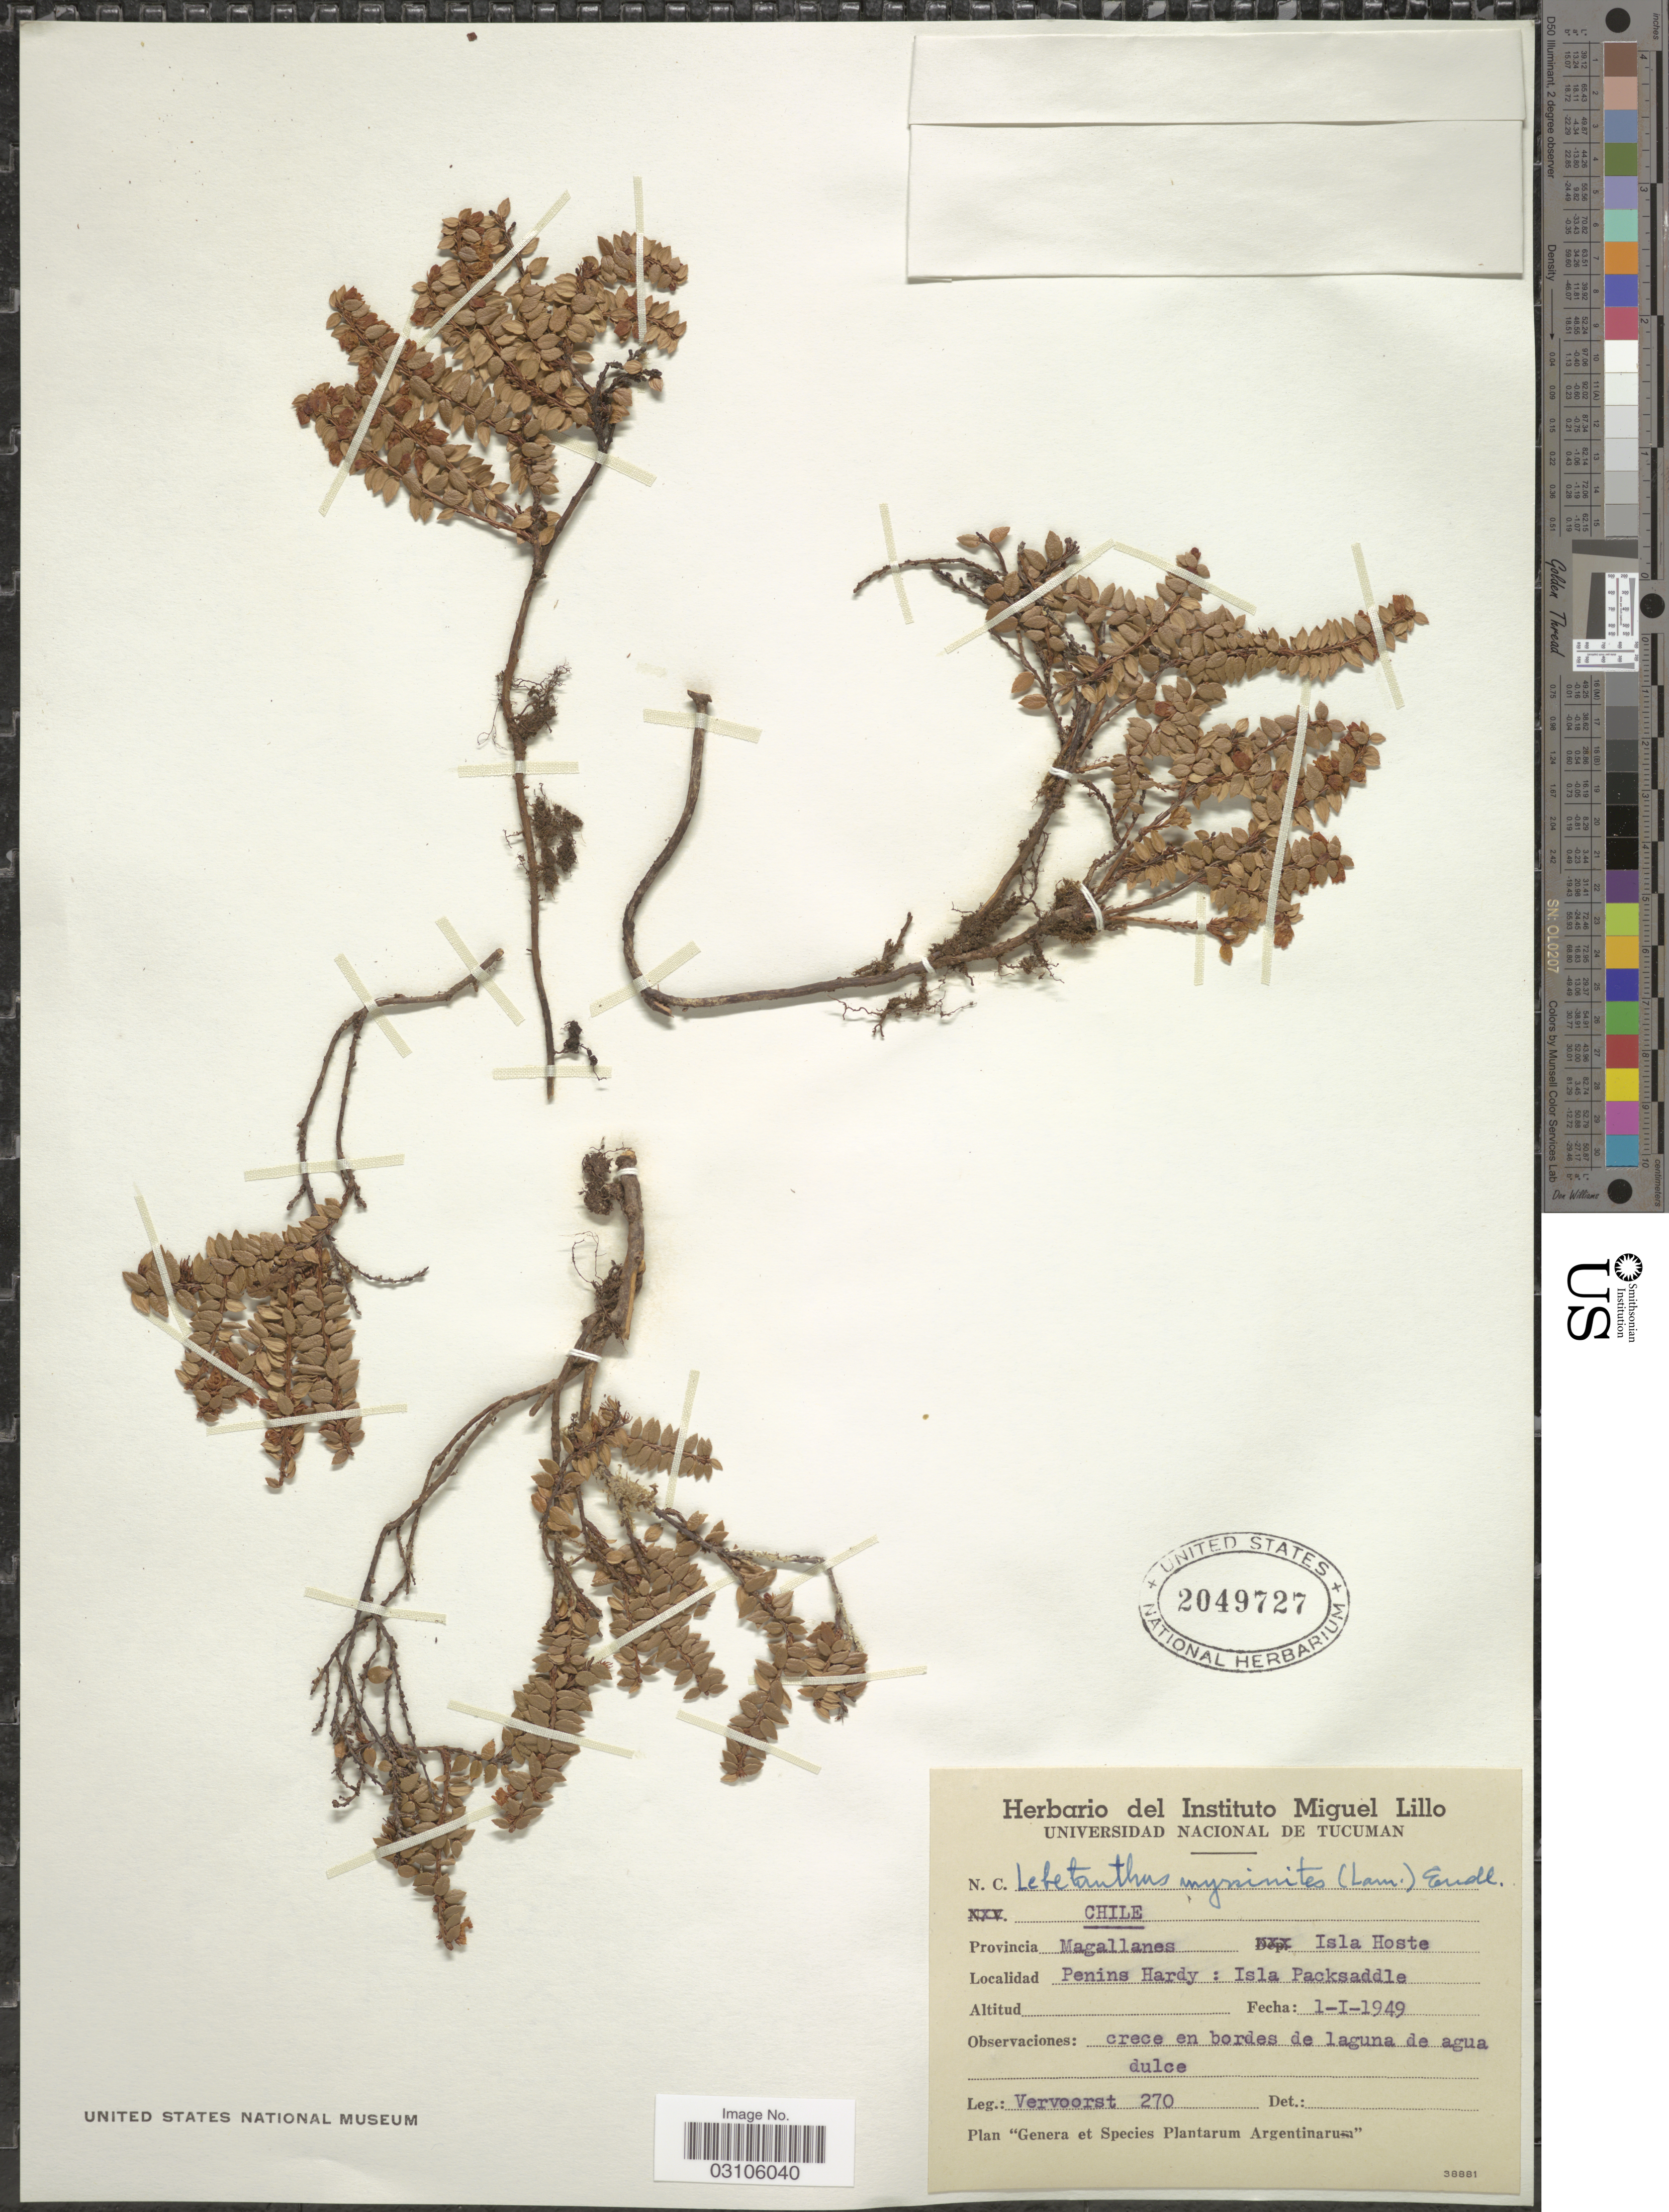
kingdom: Plantae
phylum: Tracheophyta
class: Magnoliopsida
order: Ericales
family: Ericaceae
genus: Lebetanthus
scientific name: Lebetanthus myrsinites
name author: (Lam.) Dusén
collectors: Vervoorst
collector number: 270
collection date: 1949-01-01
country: Chile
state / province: Magallanes y de la Antártica Chilena (XII)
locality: Provincia Magallanes. Isla Hoste. Penins Hardy: Isla Packsaddle.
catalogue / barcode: US 2049727